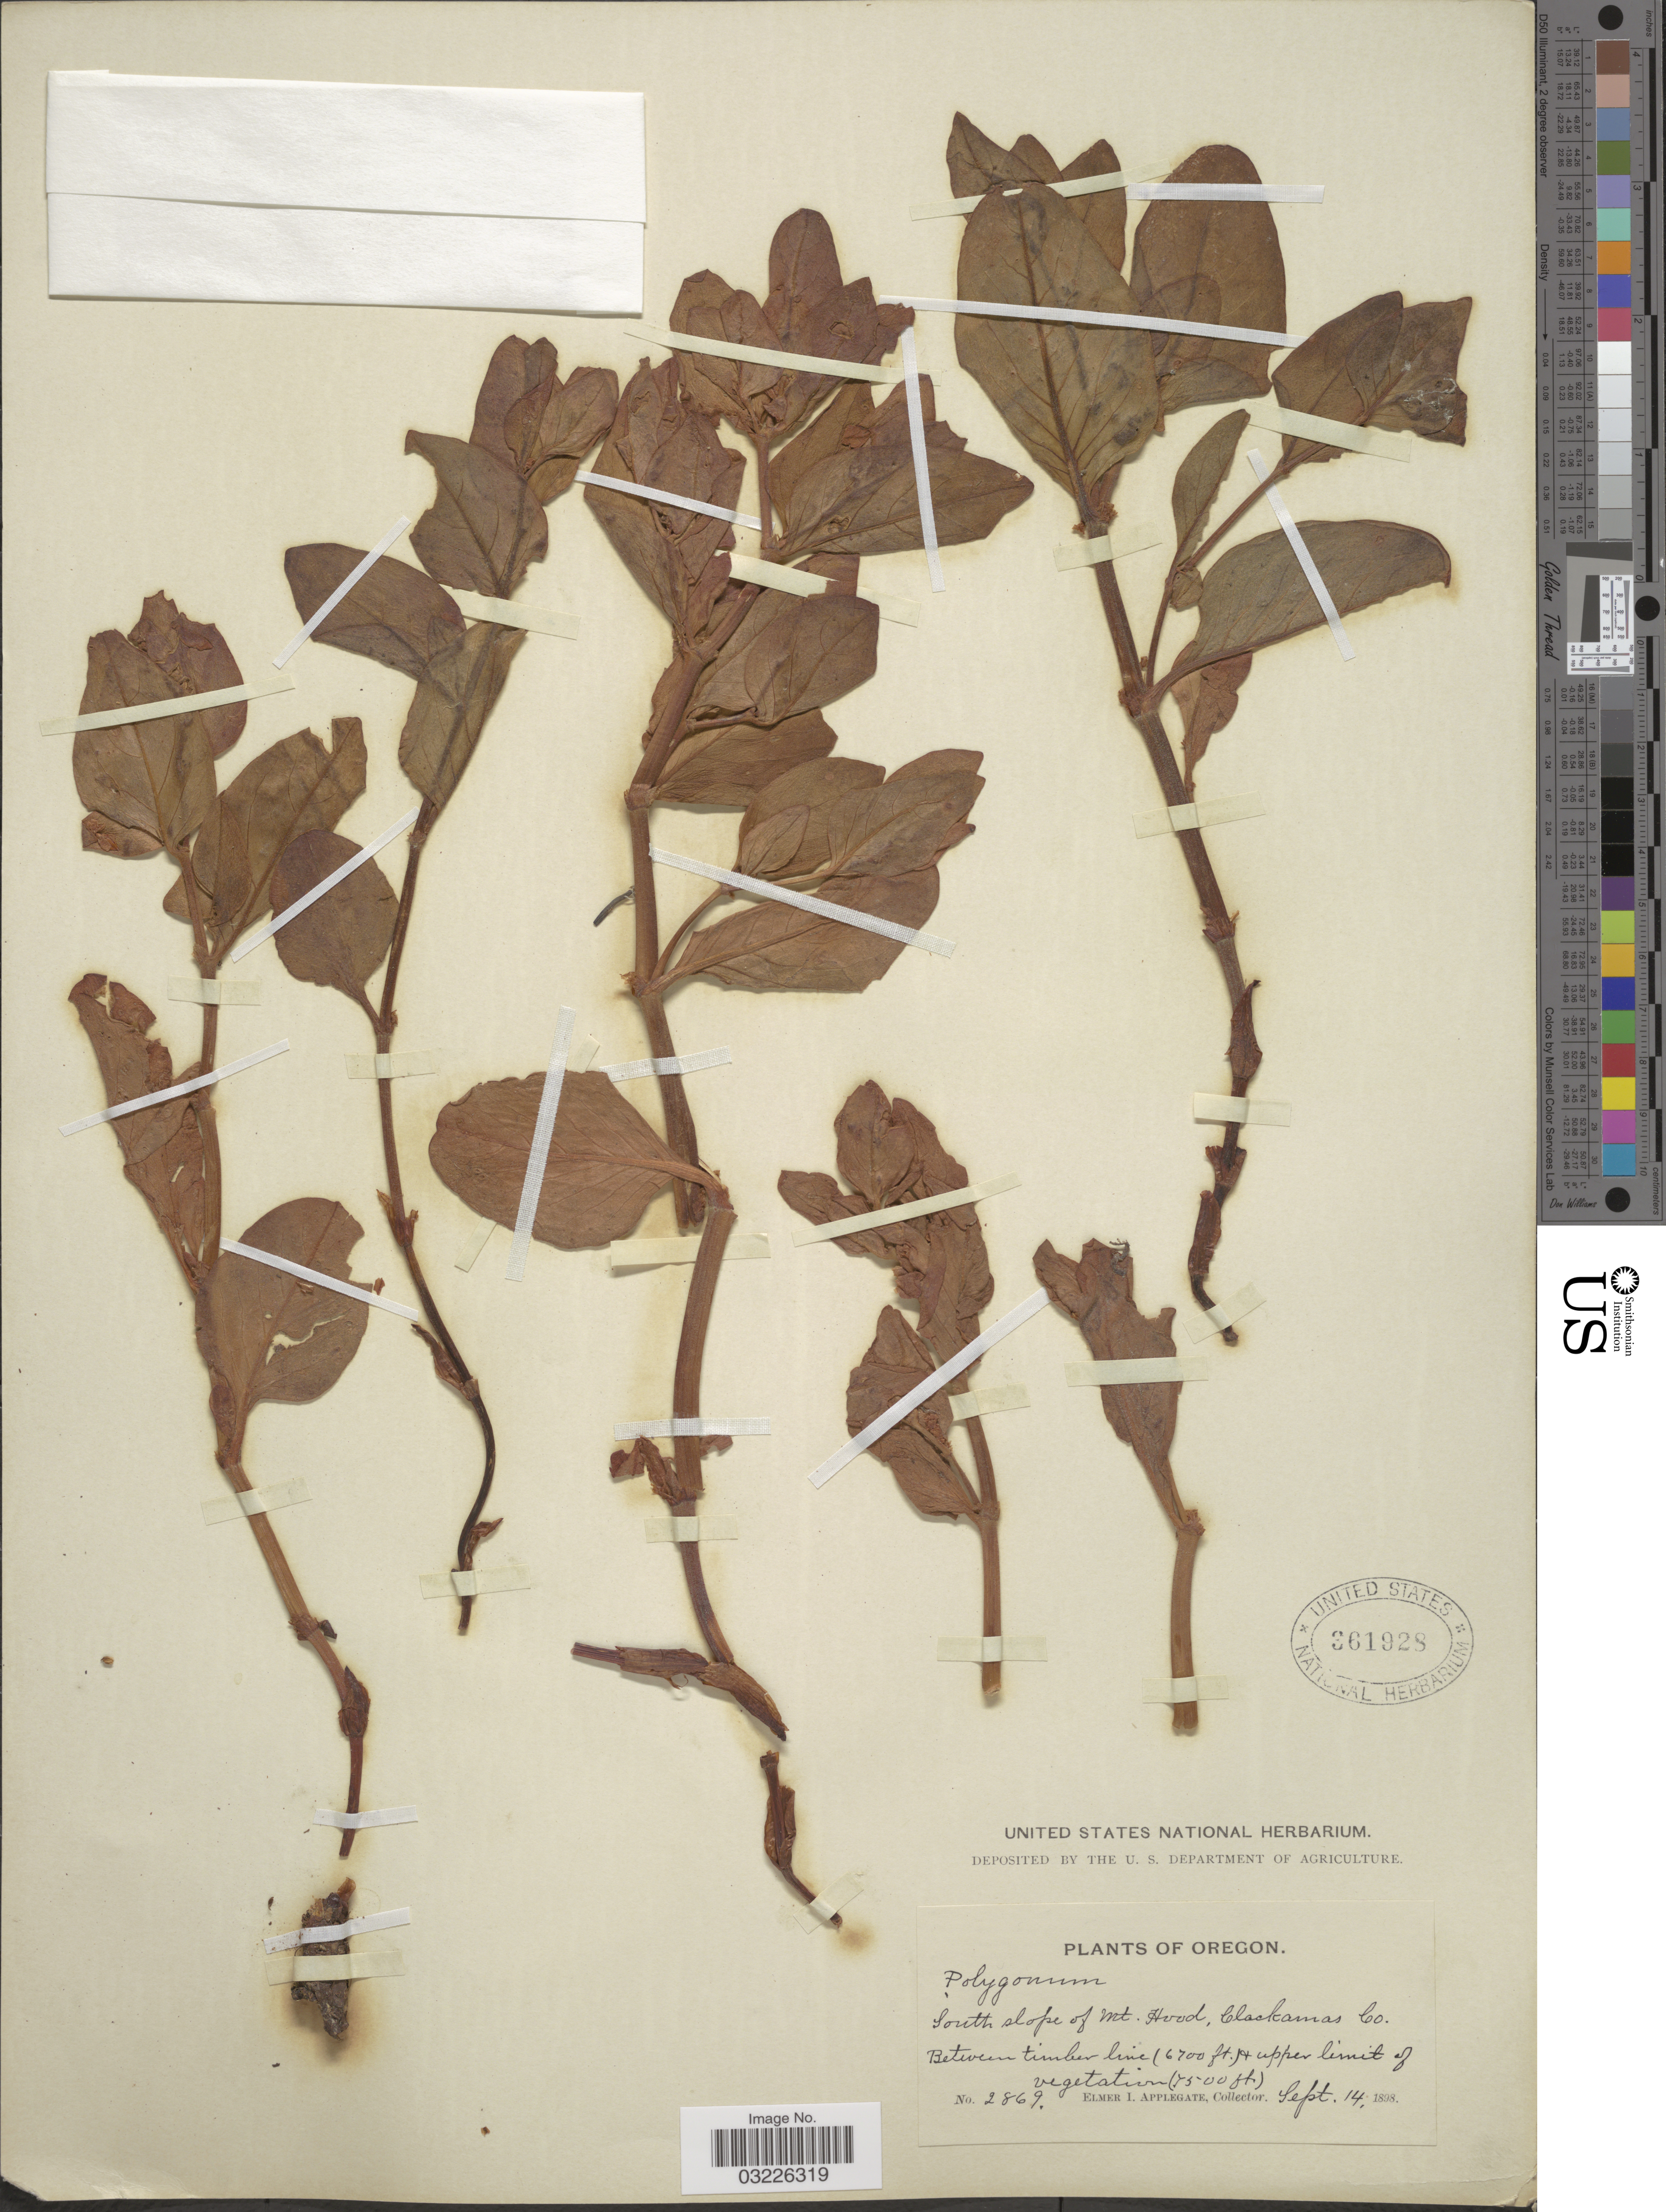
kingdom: Plantae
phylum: Tracheophyta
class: Magnoliopsida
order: Caryophyllales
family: Polygonaceae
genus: Koenigia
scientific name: Koenigia davisiae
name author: (W.H. Brewer ex A. Gray) T.M. Schust. & Reveal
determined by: Strong, Mark T., (BOT), Smithsonian Institution - National Museum of Natural History (UNITED STATES)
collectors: E. I. Applegate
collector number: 2869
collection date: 1898-09-14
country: United States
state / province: Oregon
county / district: Clackamas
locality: South slope of mt. Hood, Clackamas Co., Between timber line & upper limit of vegetation.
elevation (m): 2042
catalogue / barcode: US 361928